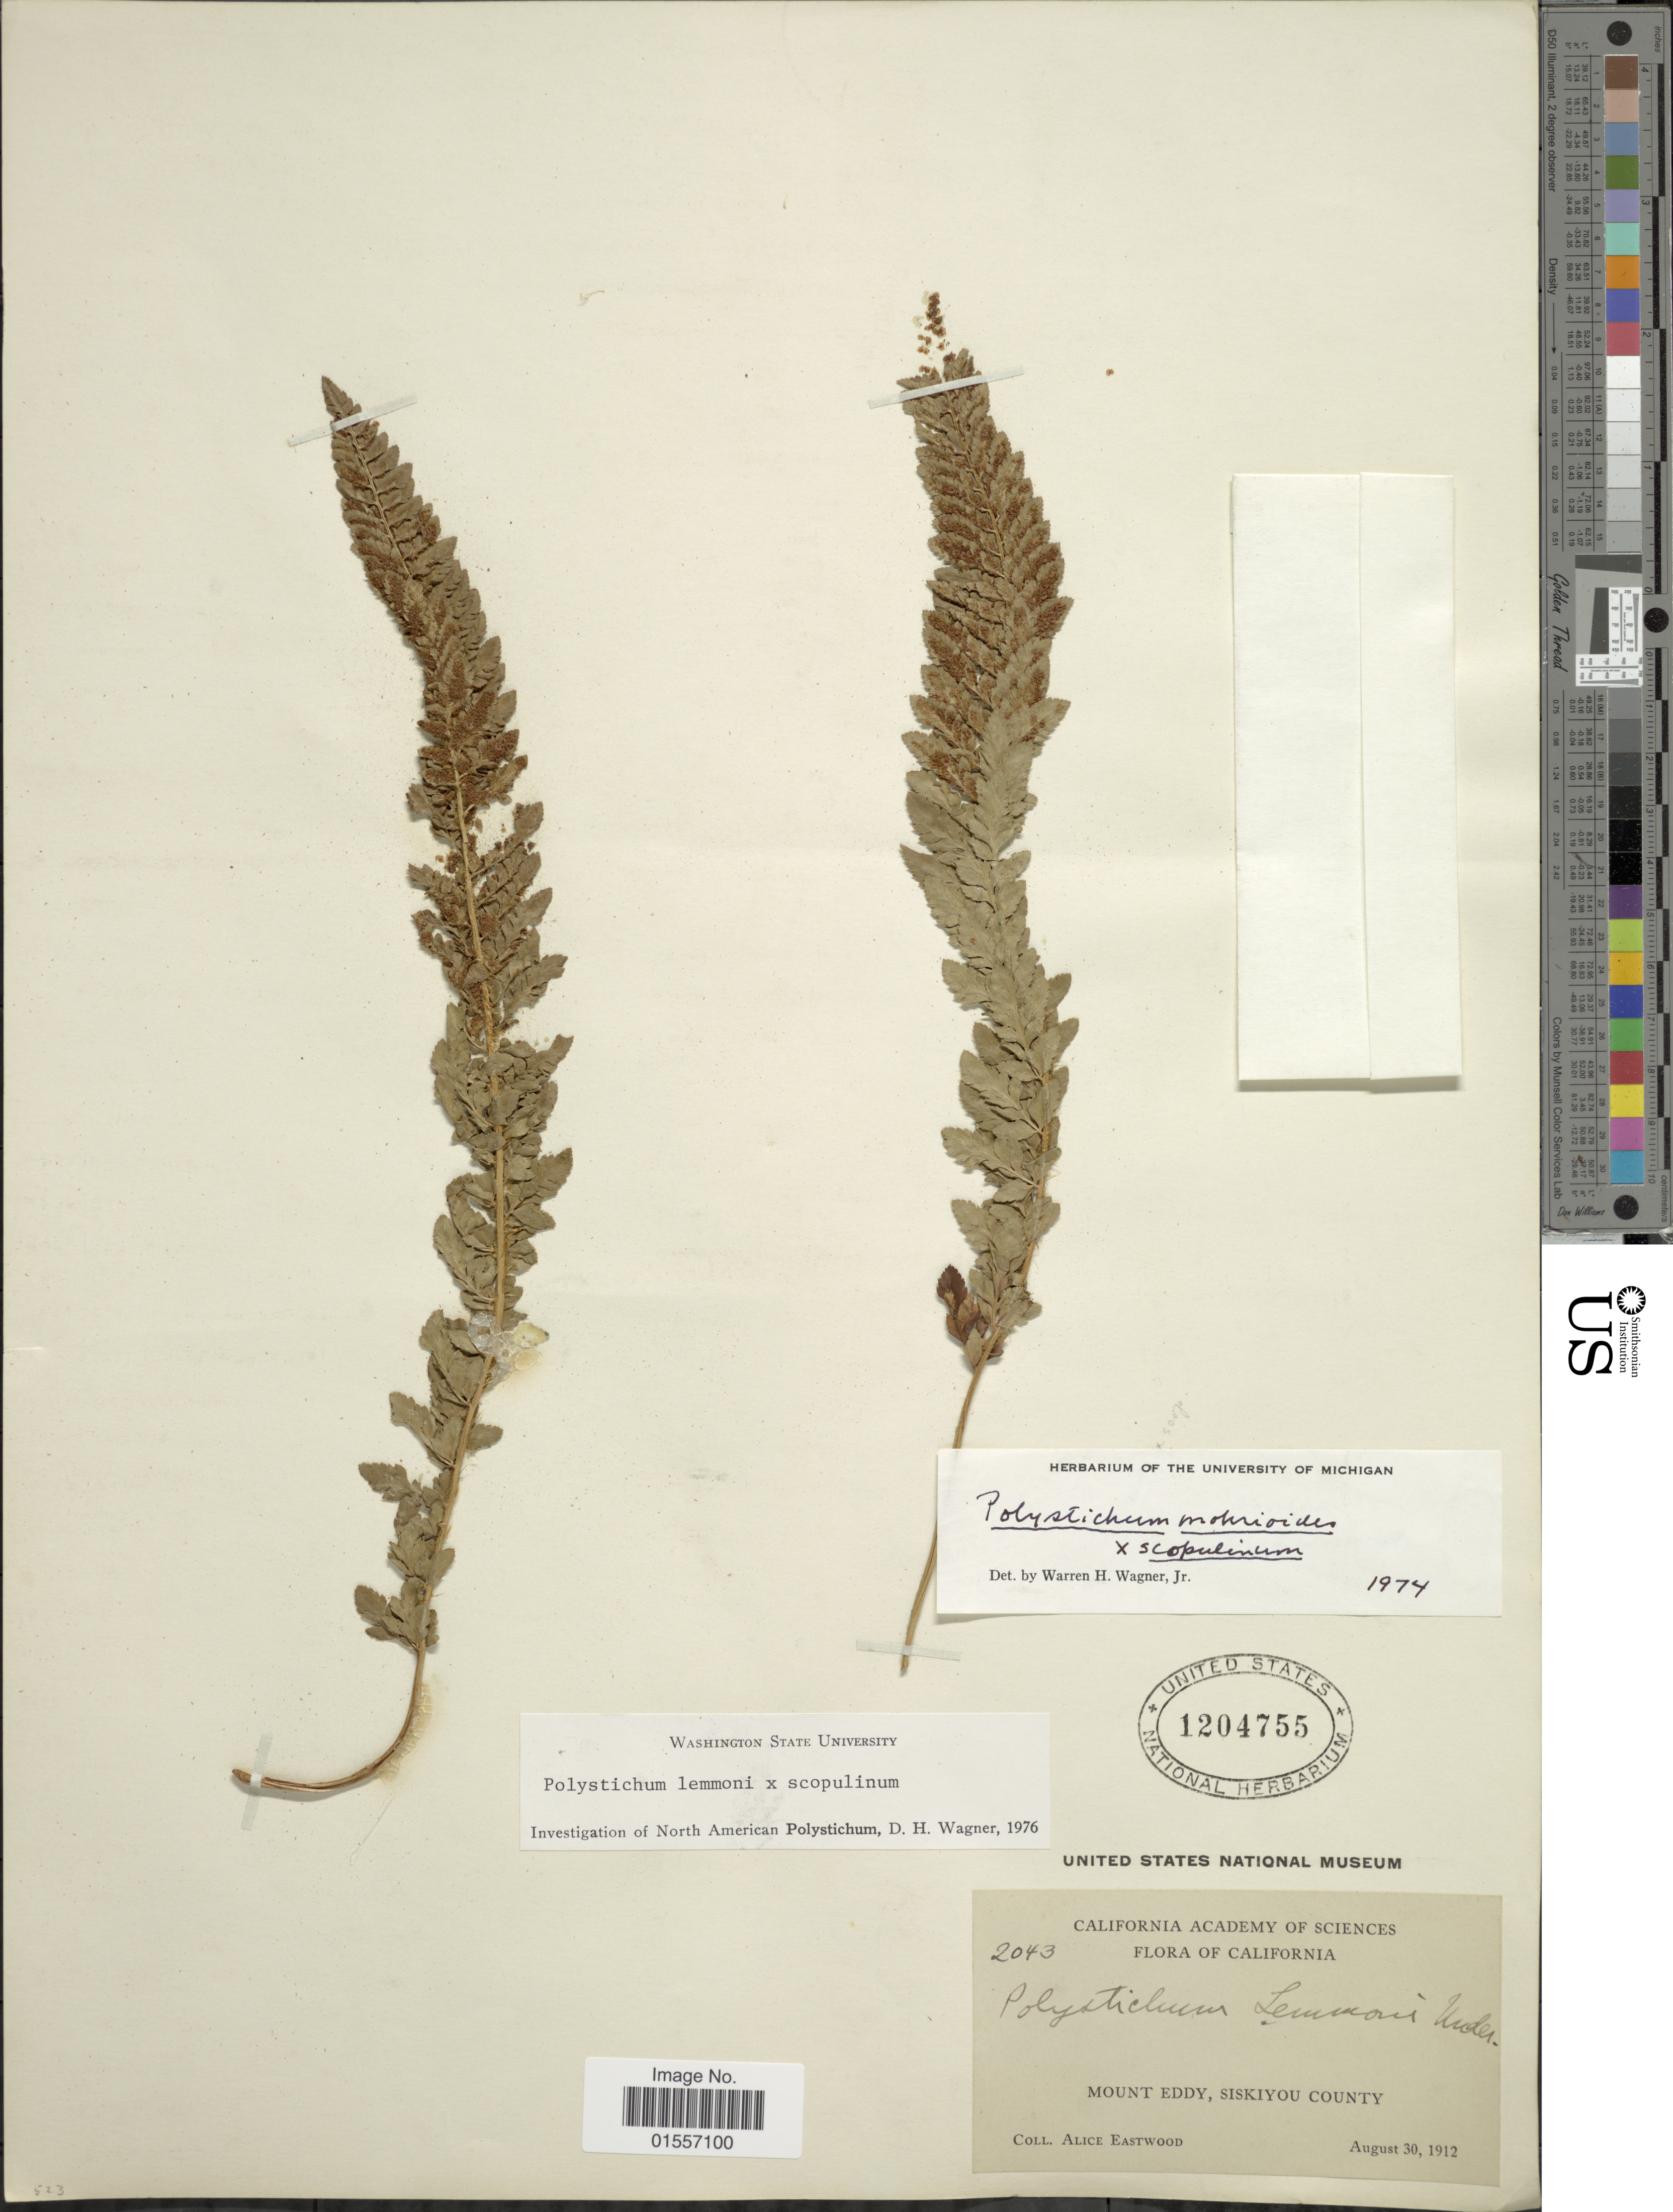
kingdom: Plantae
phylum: Tracheophyta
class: Polypodiopsida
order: Polypodiales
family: Dryopteridaceae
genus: Polystichum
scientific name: Polystichum lemmonii x P. scopulinum (D.C. Eaton) Maxon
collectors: A. Eastwood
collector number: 2043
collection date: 1912-08-30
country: United States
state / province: California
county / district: Siskiyou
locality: California, Mount Eddy, Siskiyou County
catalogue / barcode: US 1204755